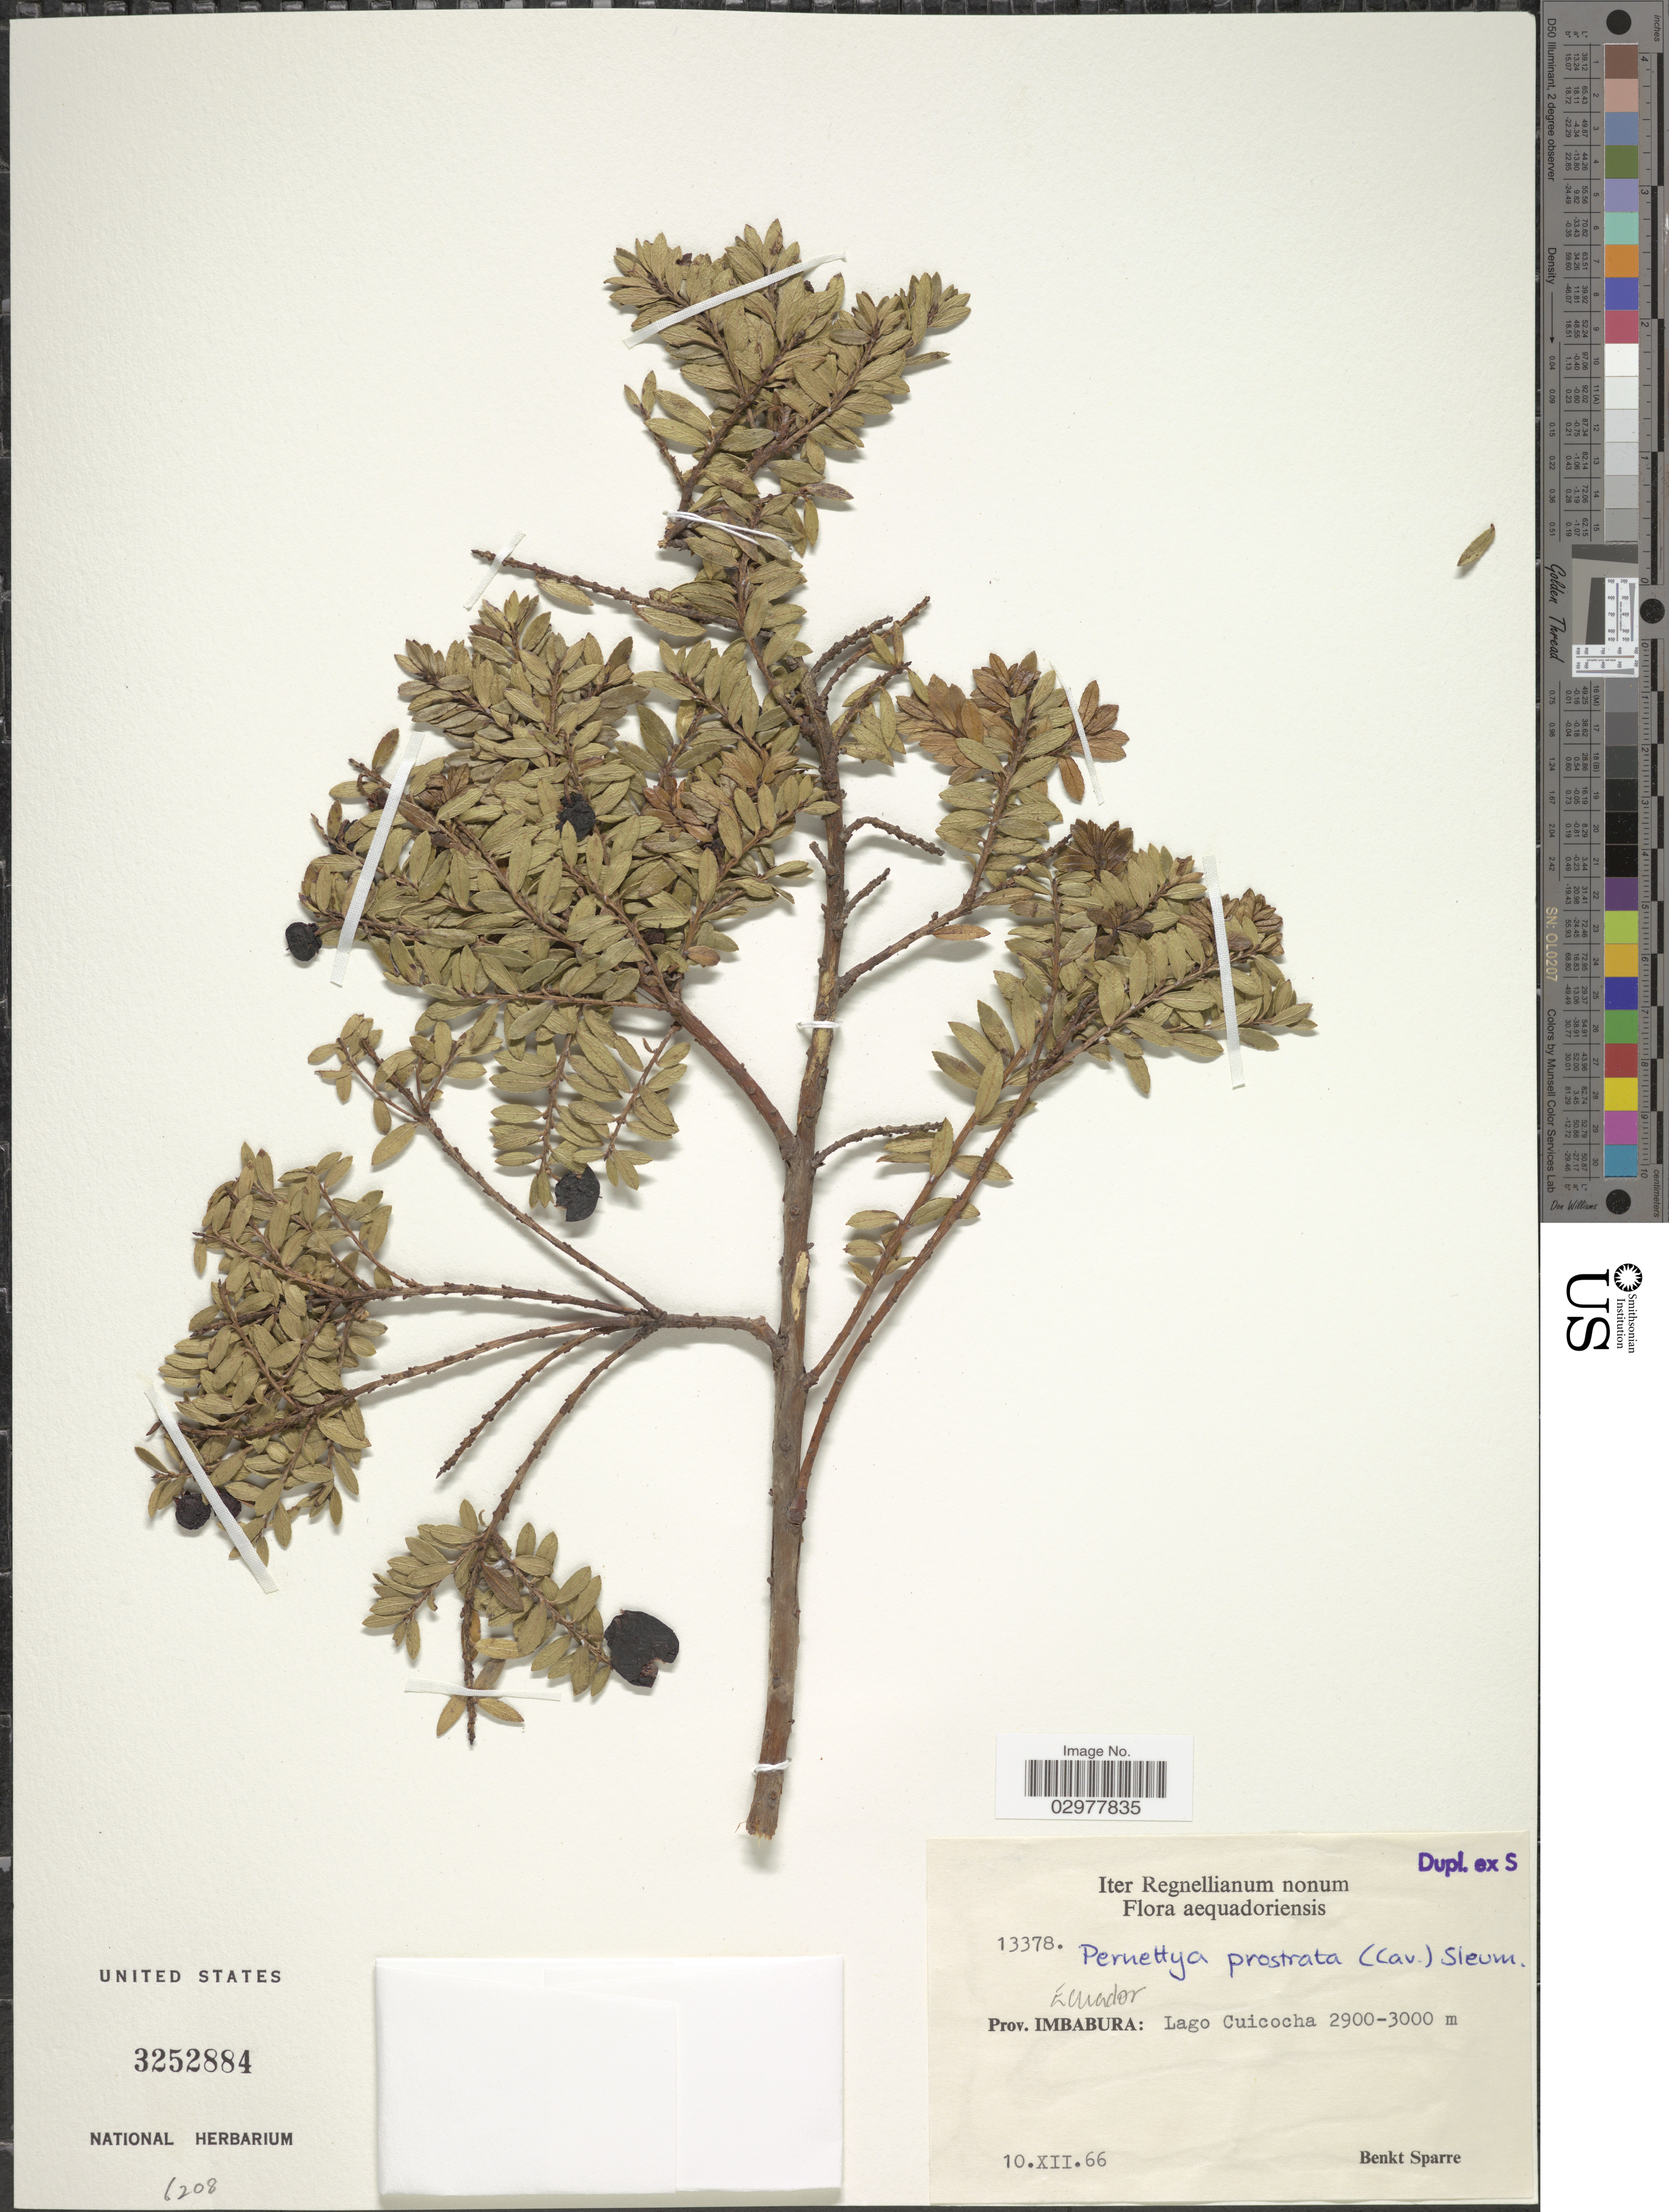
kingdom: Plantae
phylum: Tracheophyta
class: Magnoliopsida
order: Ericales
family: Ericaceae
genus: Pernettya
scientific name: Pernettya prostrata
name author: (Cav.) DC.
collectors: B. Sparre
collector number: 13378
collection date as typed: Transcribed d/m/y: 10/12/66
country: Ecuador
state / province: Imbabura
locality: Lago Cuichocha.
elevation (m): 2900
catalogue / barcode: US 3252884